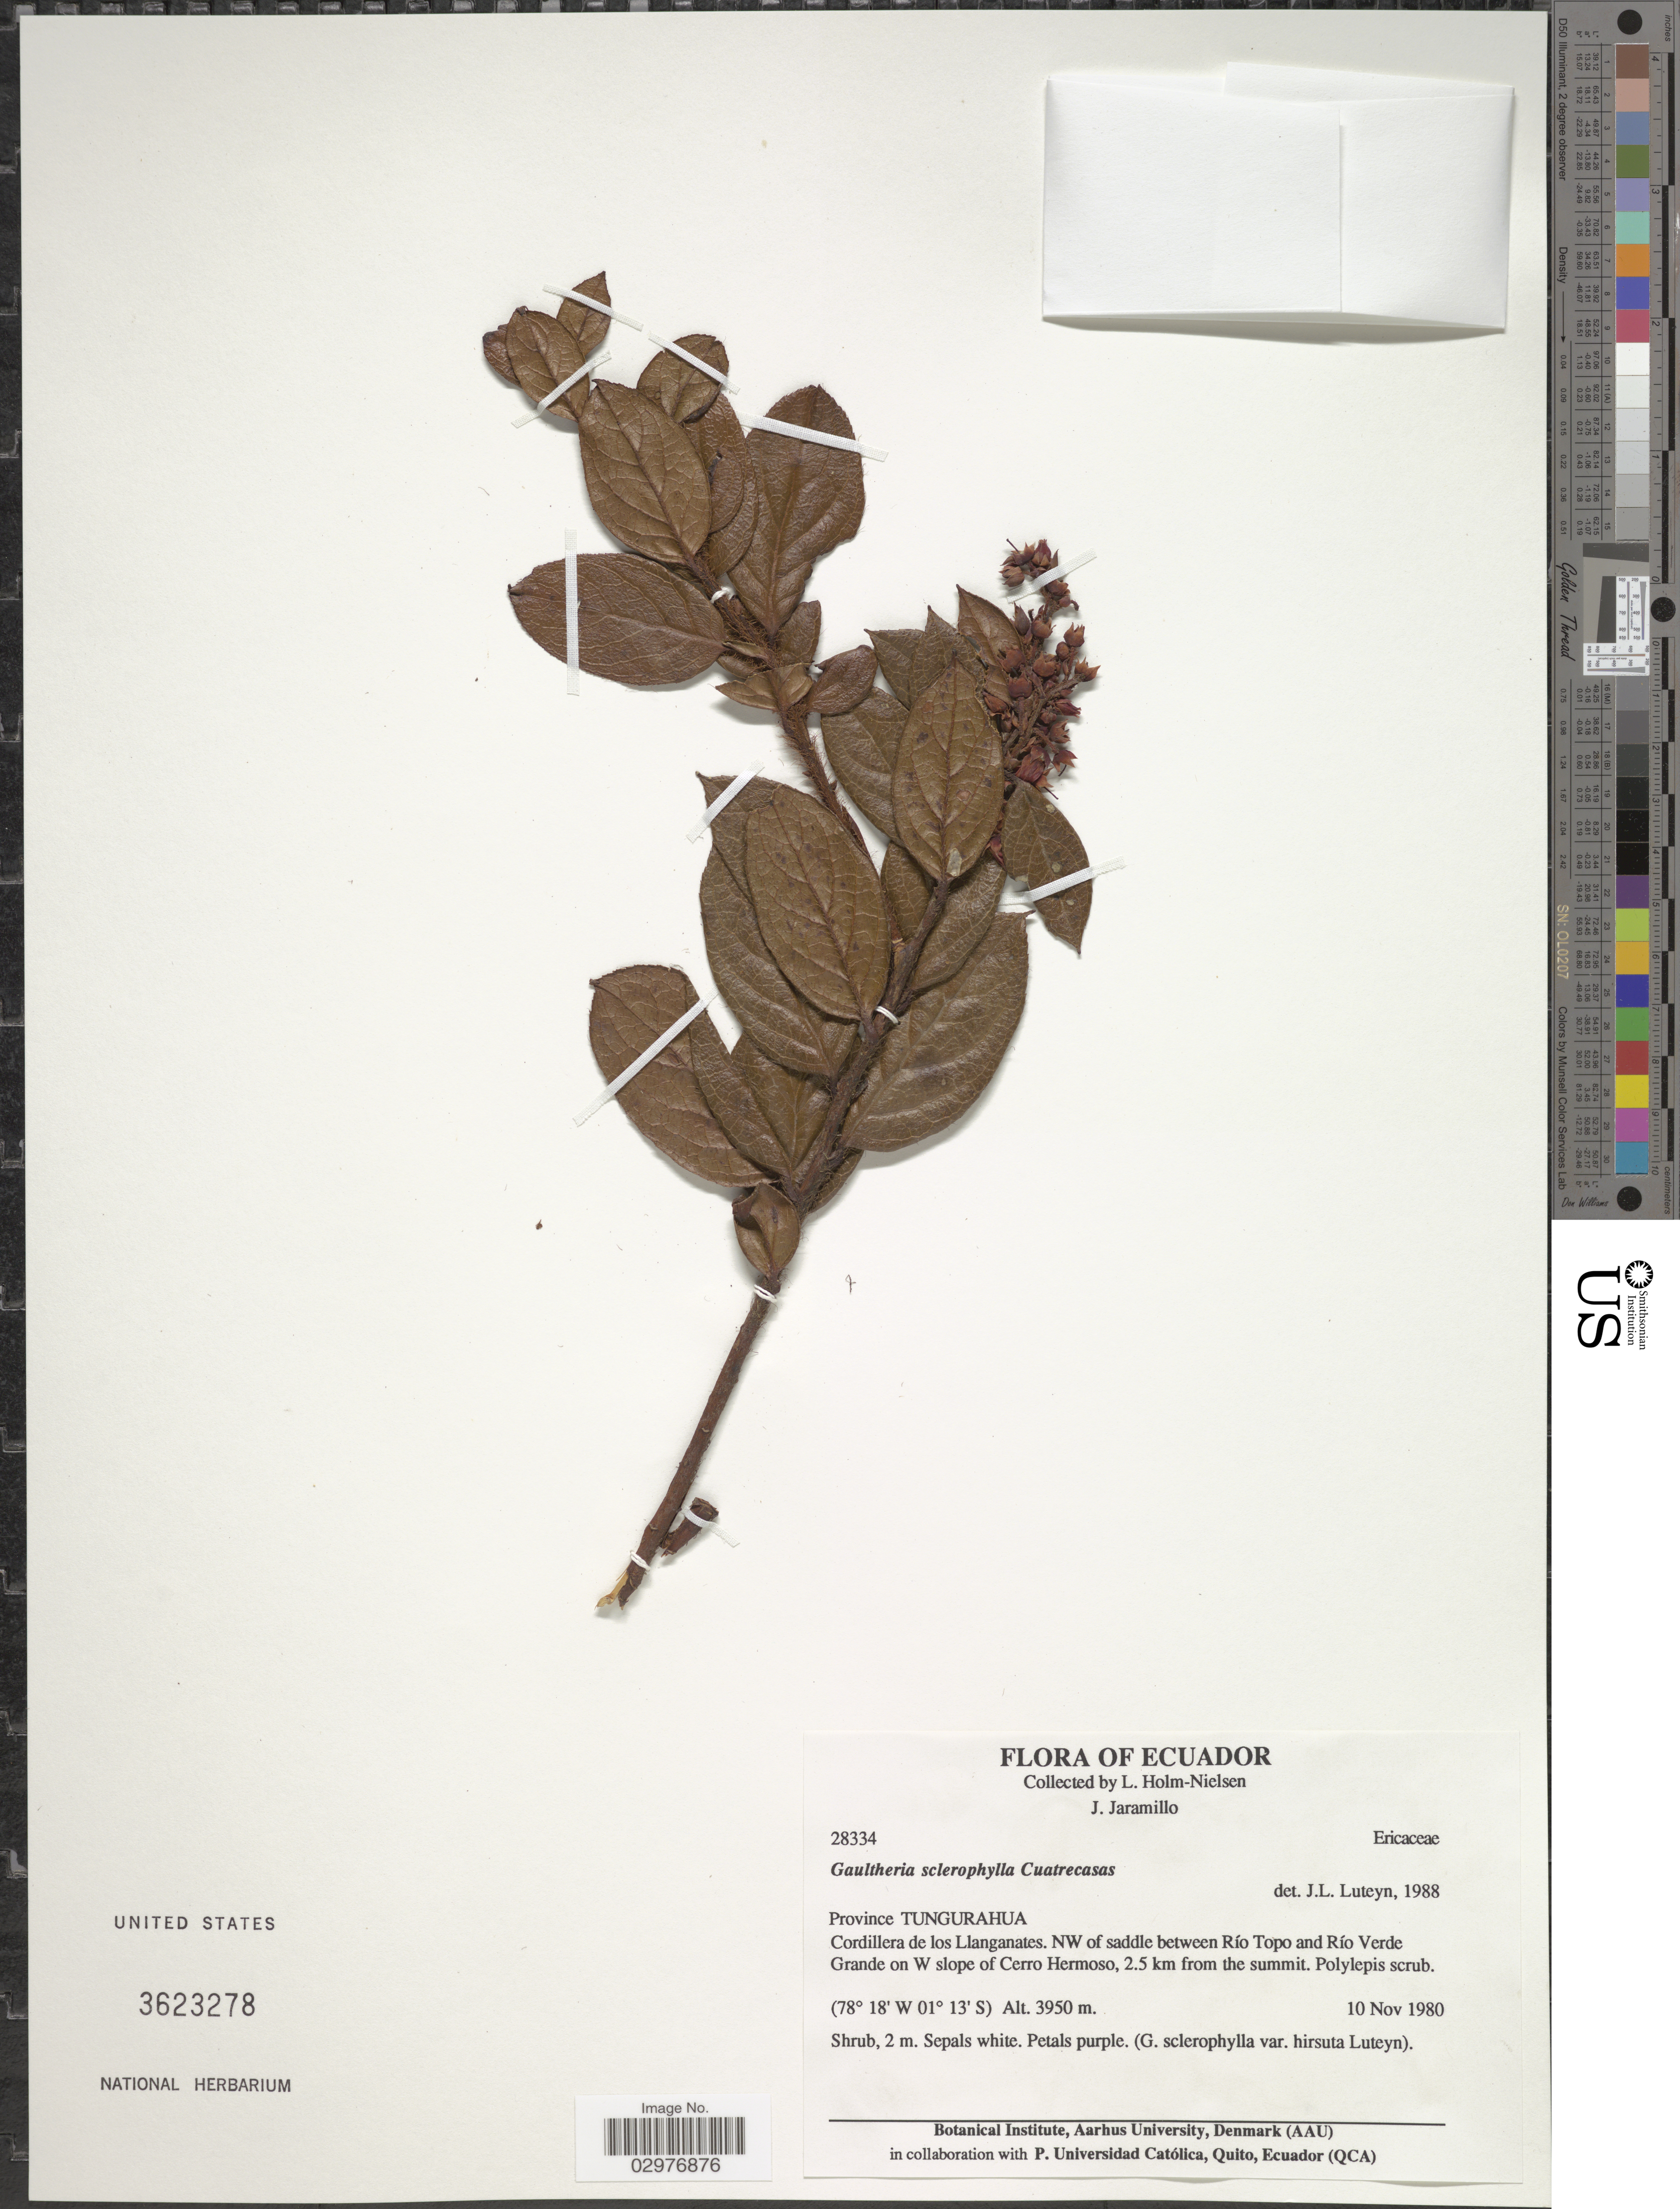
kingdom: Plantae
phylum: Tracheophyta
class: Magnoliopsida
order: Ericales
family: Ericaceae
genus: Gaultheria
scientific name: Gaultheria sclerophylla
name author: Cuatrec.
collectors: L. Holm-Nielsen & J. Jaramillo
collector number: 28334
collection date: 1980-11-10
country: Ecuador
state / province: Tungurahua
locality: Province Tungurahua. Cordillera de los Llanganates. NW of saddle between Río Topo and Río Verde Grande on W slope of Cerro Hermoso, 2.5 km from the summit.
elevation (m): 3950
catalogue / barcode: US 3623278